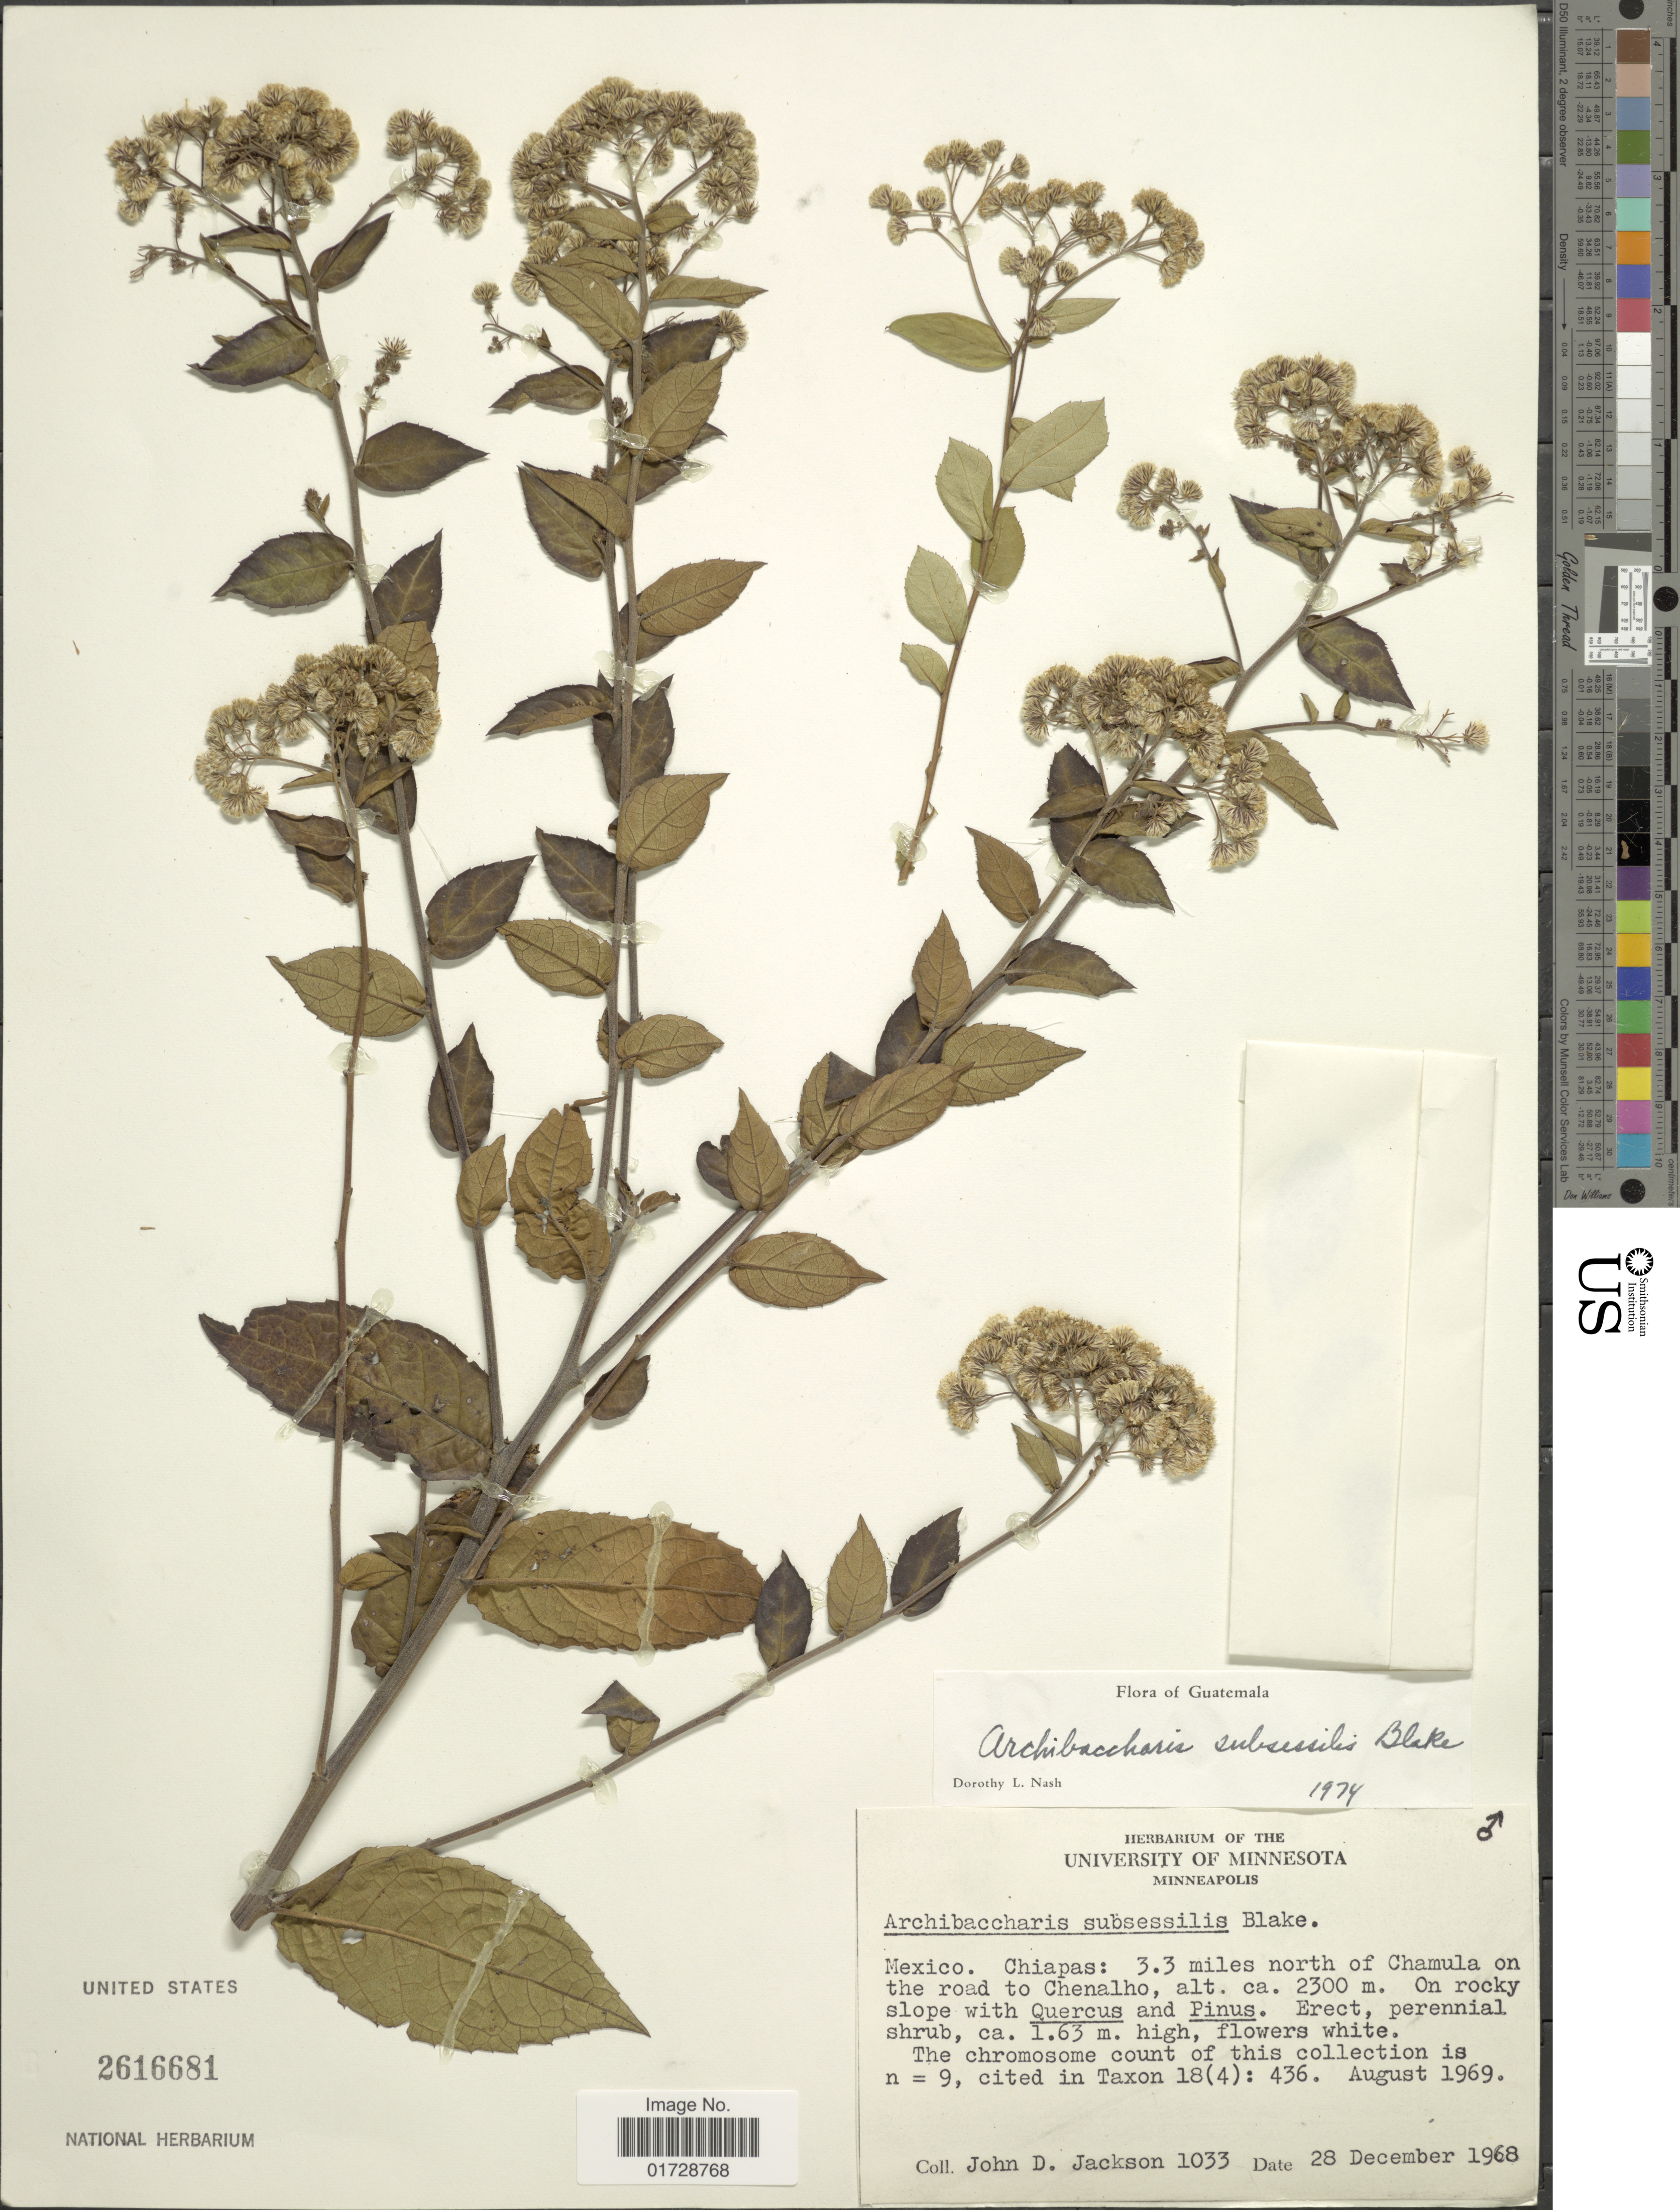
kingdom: Plantae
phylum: Tracheophyta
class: Magnoliopsida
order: Asterales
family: Asteraceae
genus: Archibaccharis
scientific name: Archibaccharis subsessilis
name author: S.F. Blake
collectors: J. Jackson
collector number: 1033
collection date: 1968-12-28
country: Mexico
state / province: Chiapas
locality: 3.3 miles north of Chamula on the road to Chenalho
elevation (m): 2300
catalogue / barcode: US 2616681